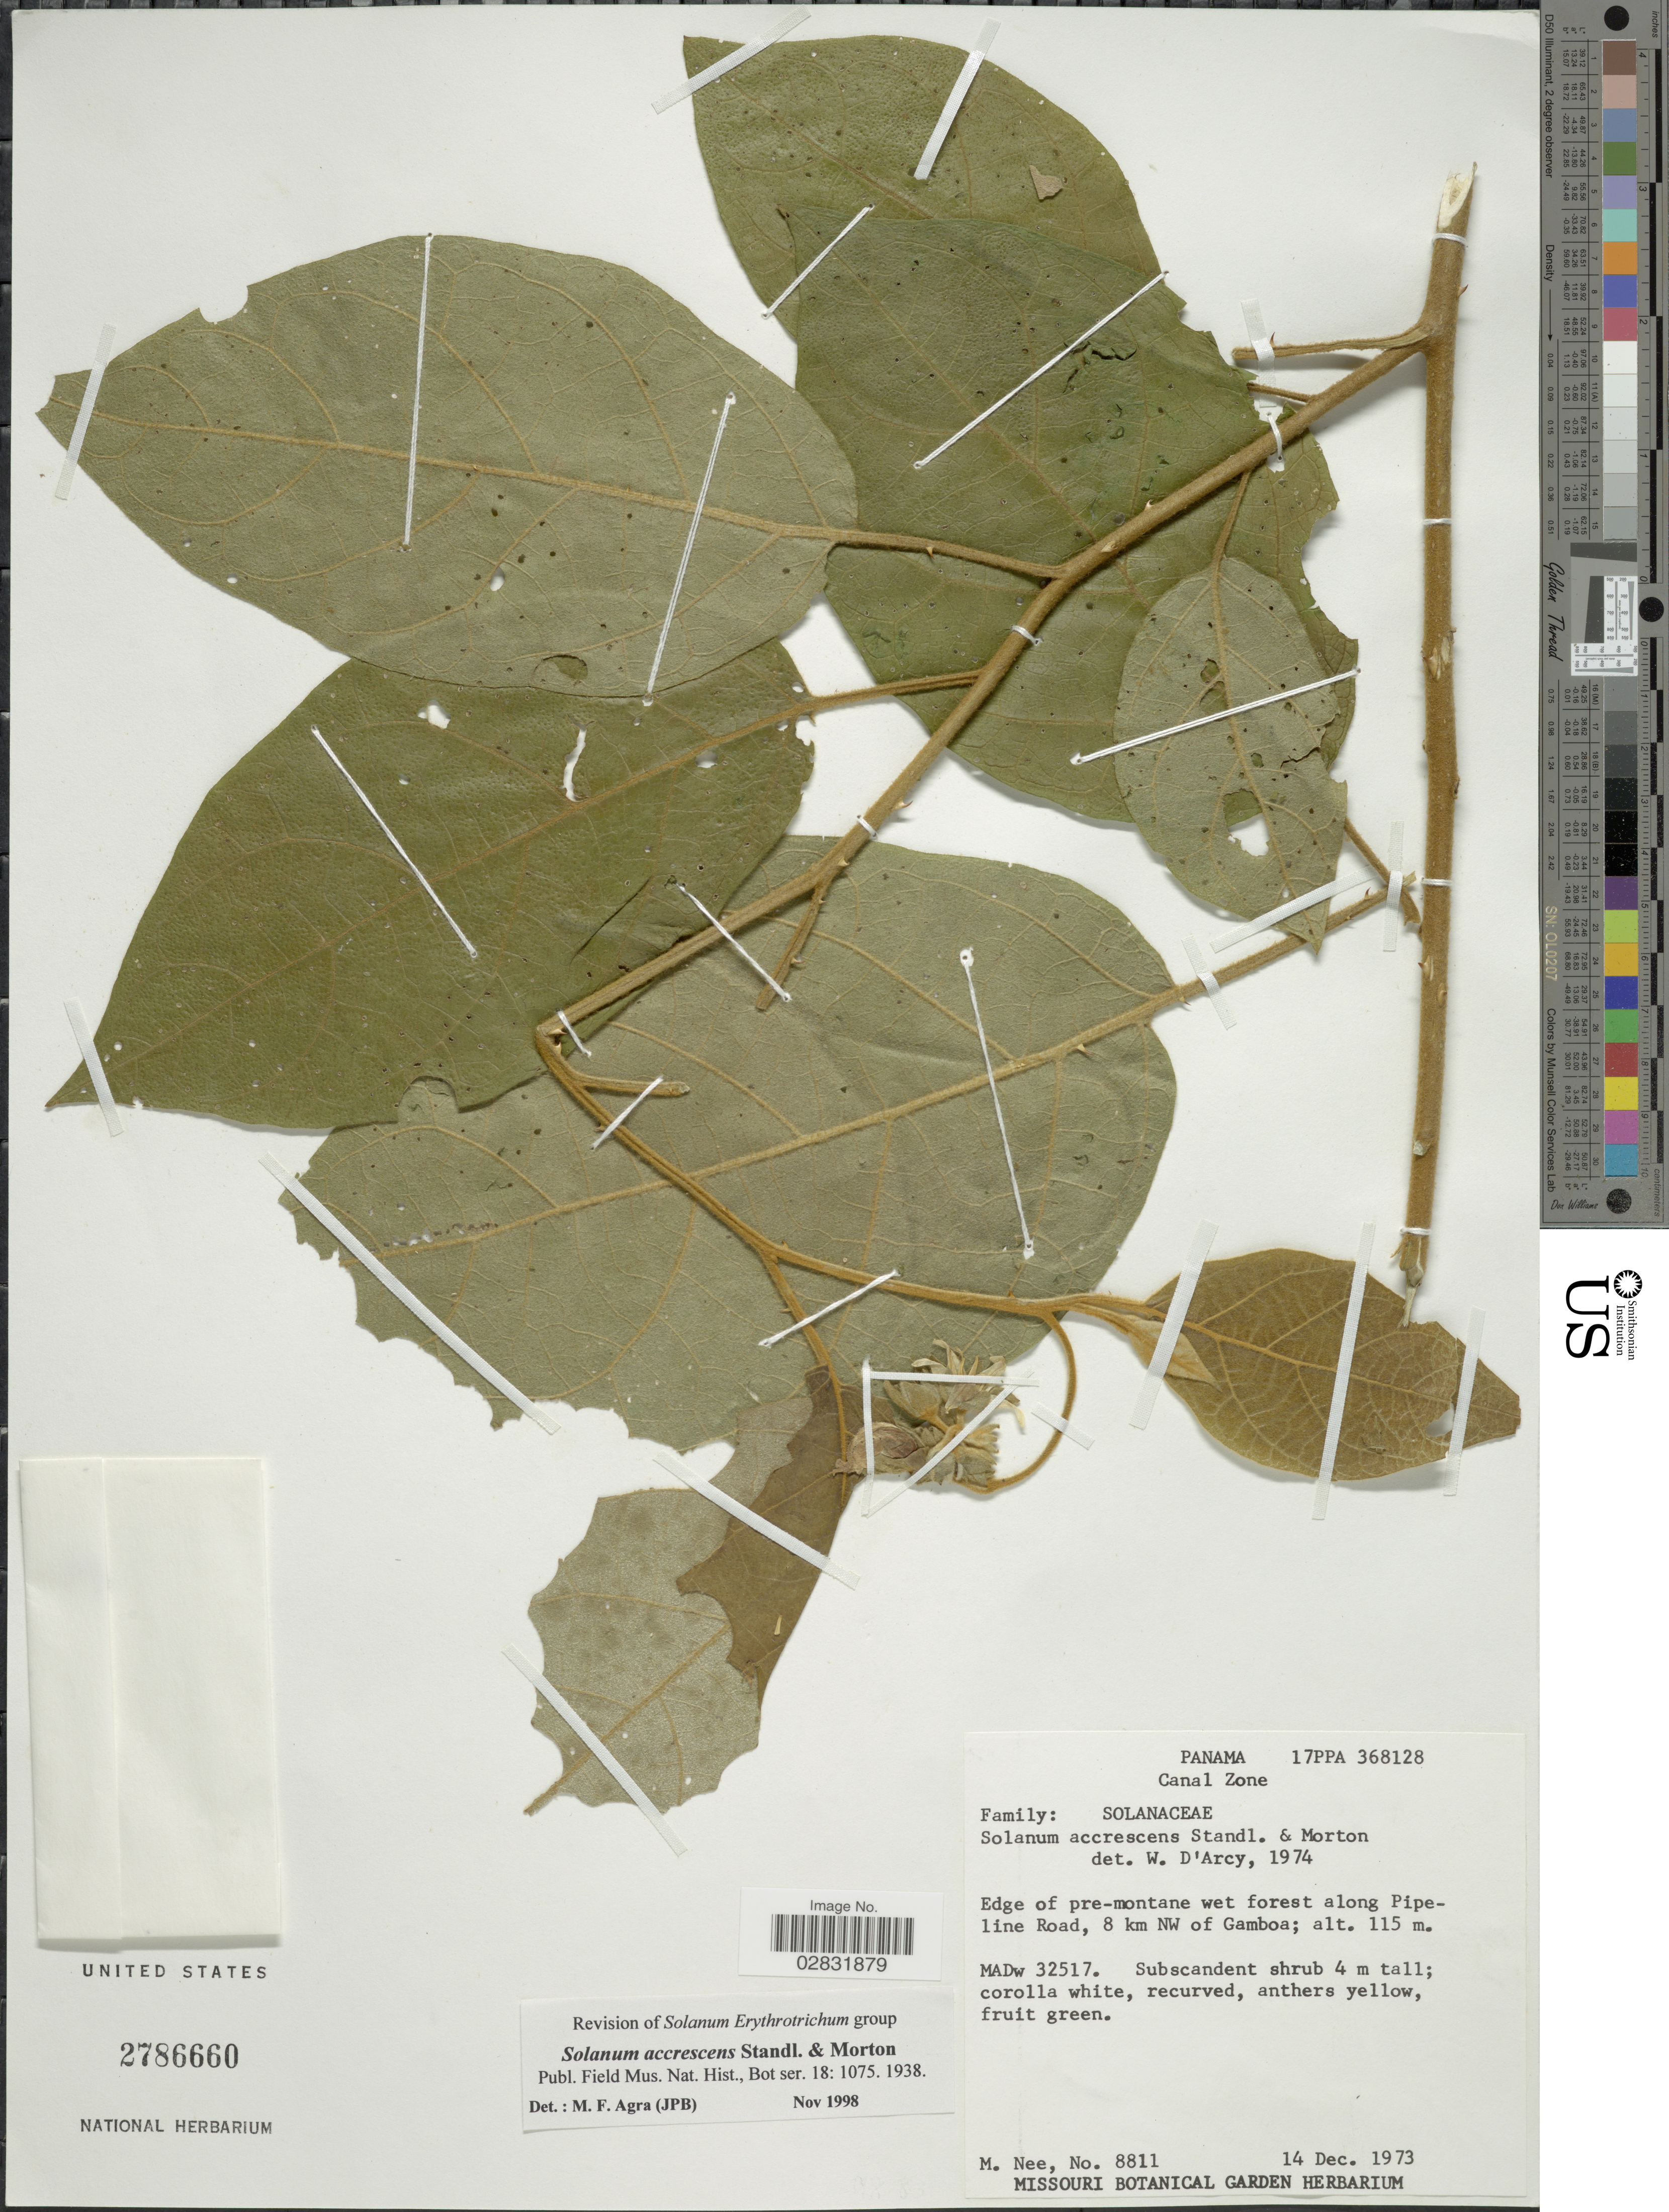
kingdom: Plantae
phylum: Tracheophyta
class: Magnoliopsida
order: Solanales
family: Solanaceae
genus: Solanum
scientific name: Solanum accrescens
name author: Standl. & C.V. Morton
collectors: M. Nee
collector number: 8811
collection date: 1973-12-14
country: Panama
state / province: Colón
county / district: Canal Zone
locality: Canal Zone. Edge of pre-montane wet forest along Pipeline Road, 8 km NW of Gamboa.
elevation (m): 115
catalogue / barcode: US 2786660